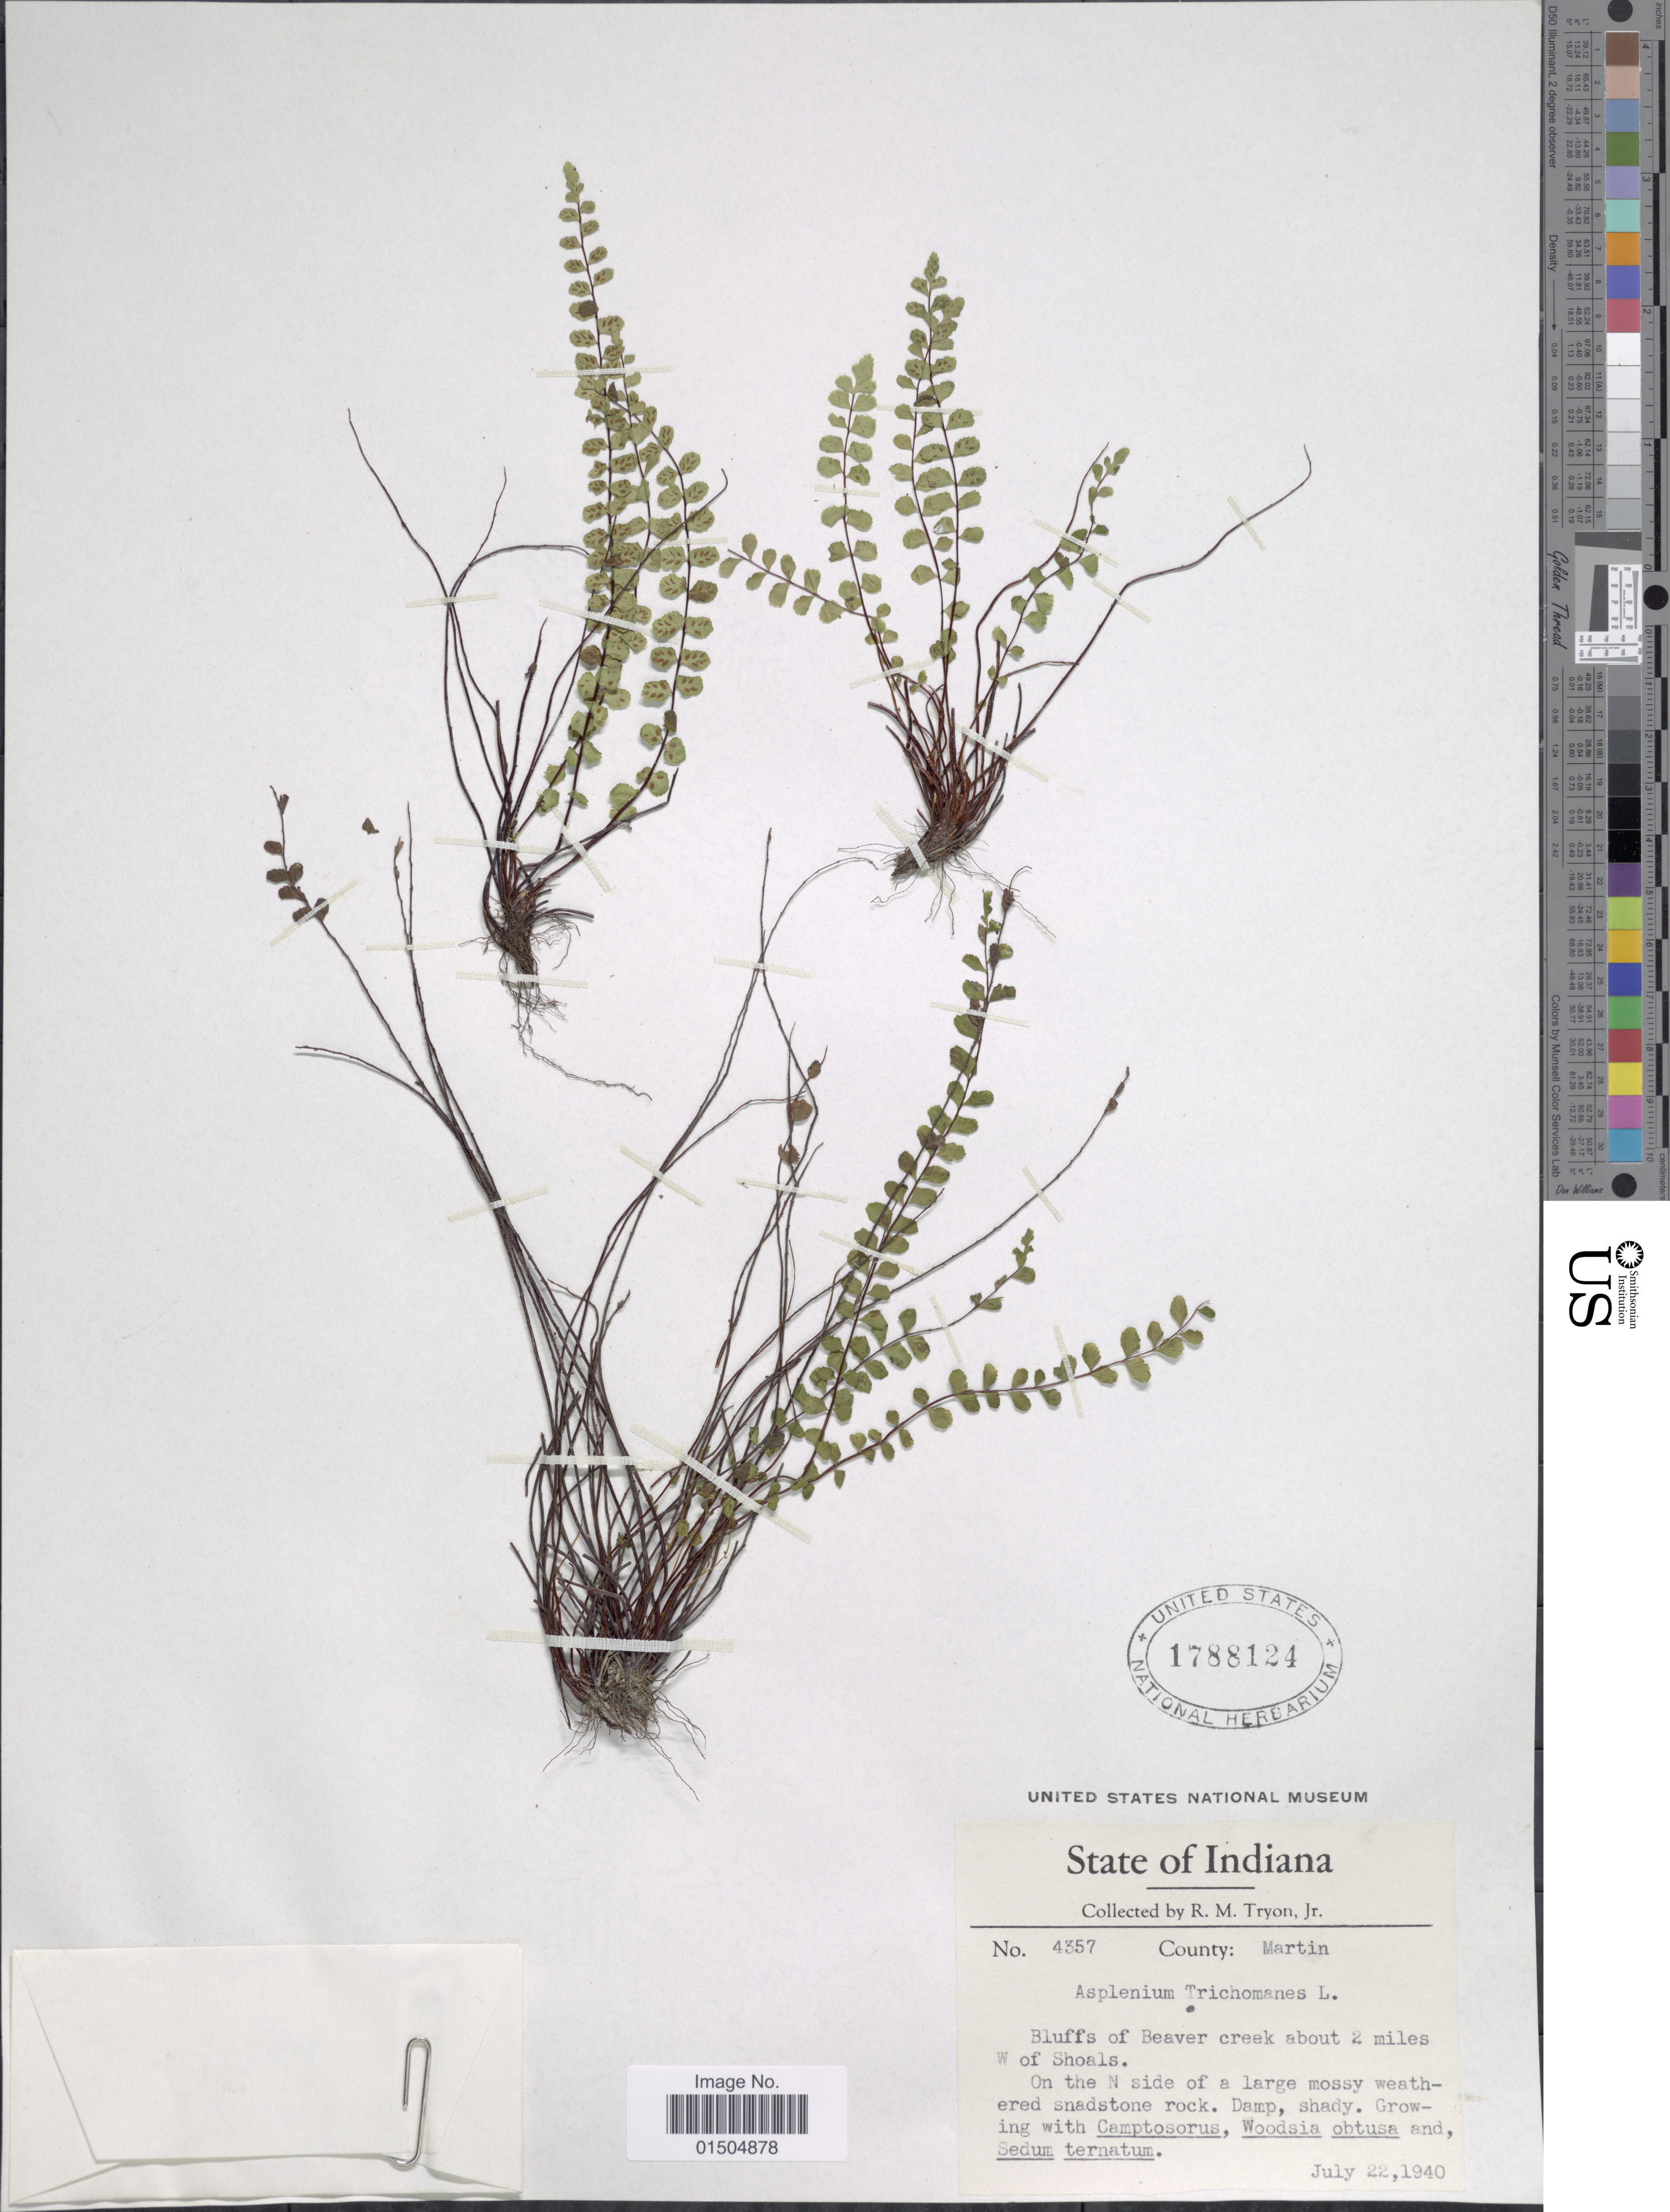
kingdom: Plantae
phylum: Tracheophyta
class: Polypodiopsida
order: Polypodiales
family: Aspleniaceae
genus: Asplenium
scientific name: Asplenium trichomanes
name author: L.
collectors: R. M. Tryon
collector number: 4357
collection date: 1940-07-22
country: United States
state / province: Indiana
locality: County: Martin. Bluffs of Beaver creek about 2 miles W of Shoals. On the N side of a large mossy weathered snadstone rock.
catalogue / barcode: US 1788124